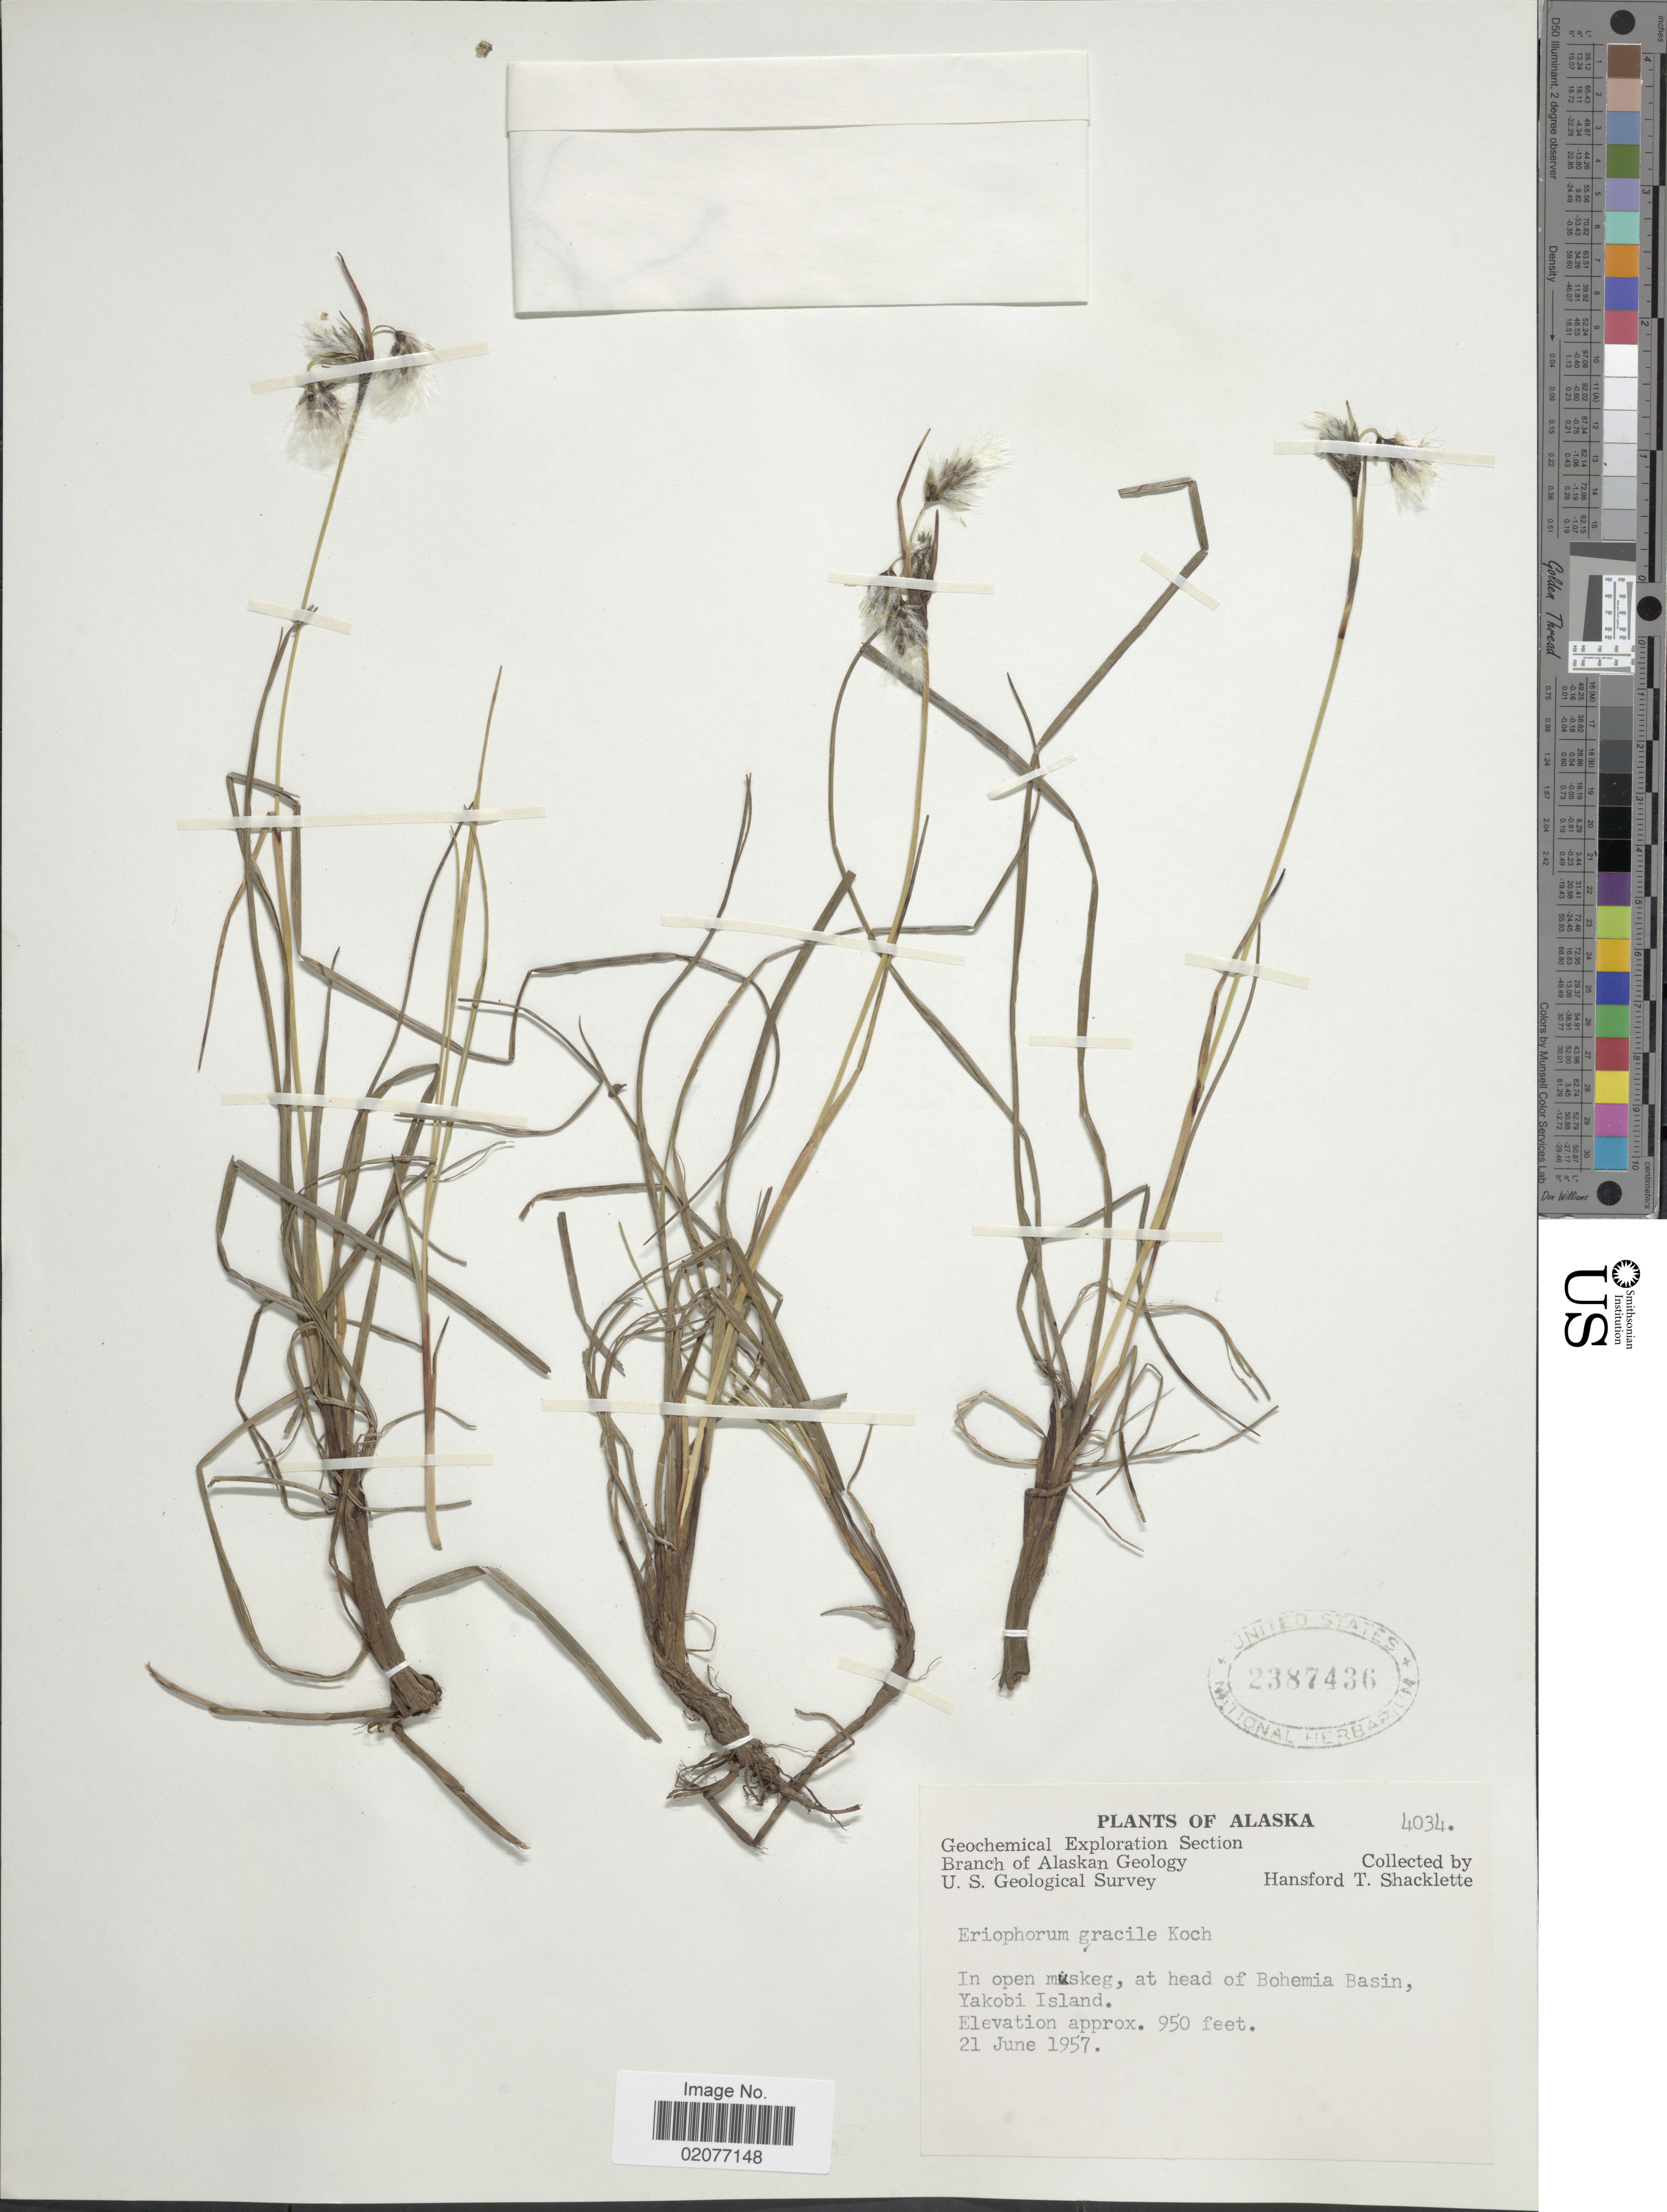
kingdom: Plantae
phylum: Tracheophyta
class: Liliopsida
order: Poales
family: Cyperaceae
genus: Eriophorum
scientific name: Eriophorum gracile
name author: W.D.J. Koch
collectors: H. Shacklette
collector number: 4034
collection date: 1957-06-21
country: United States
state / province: Alaska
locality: In open muskeg, at head of Bohemia Basin, Yakobi Island.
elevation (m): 290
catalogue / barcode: US 2387436